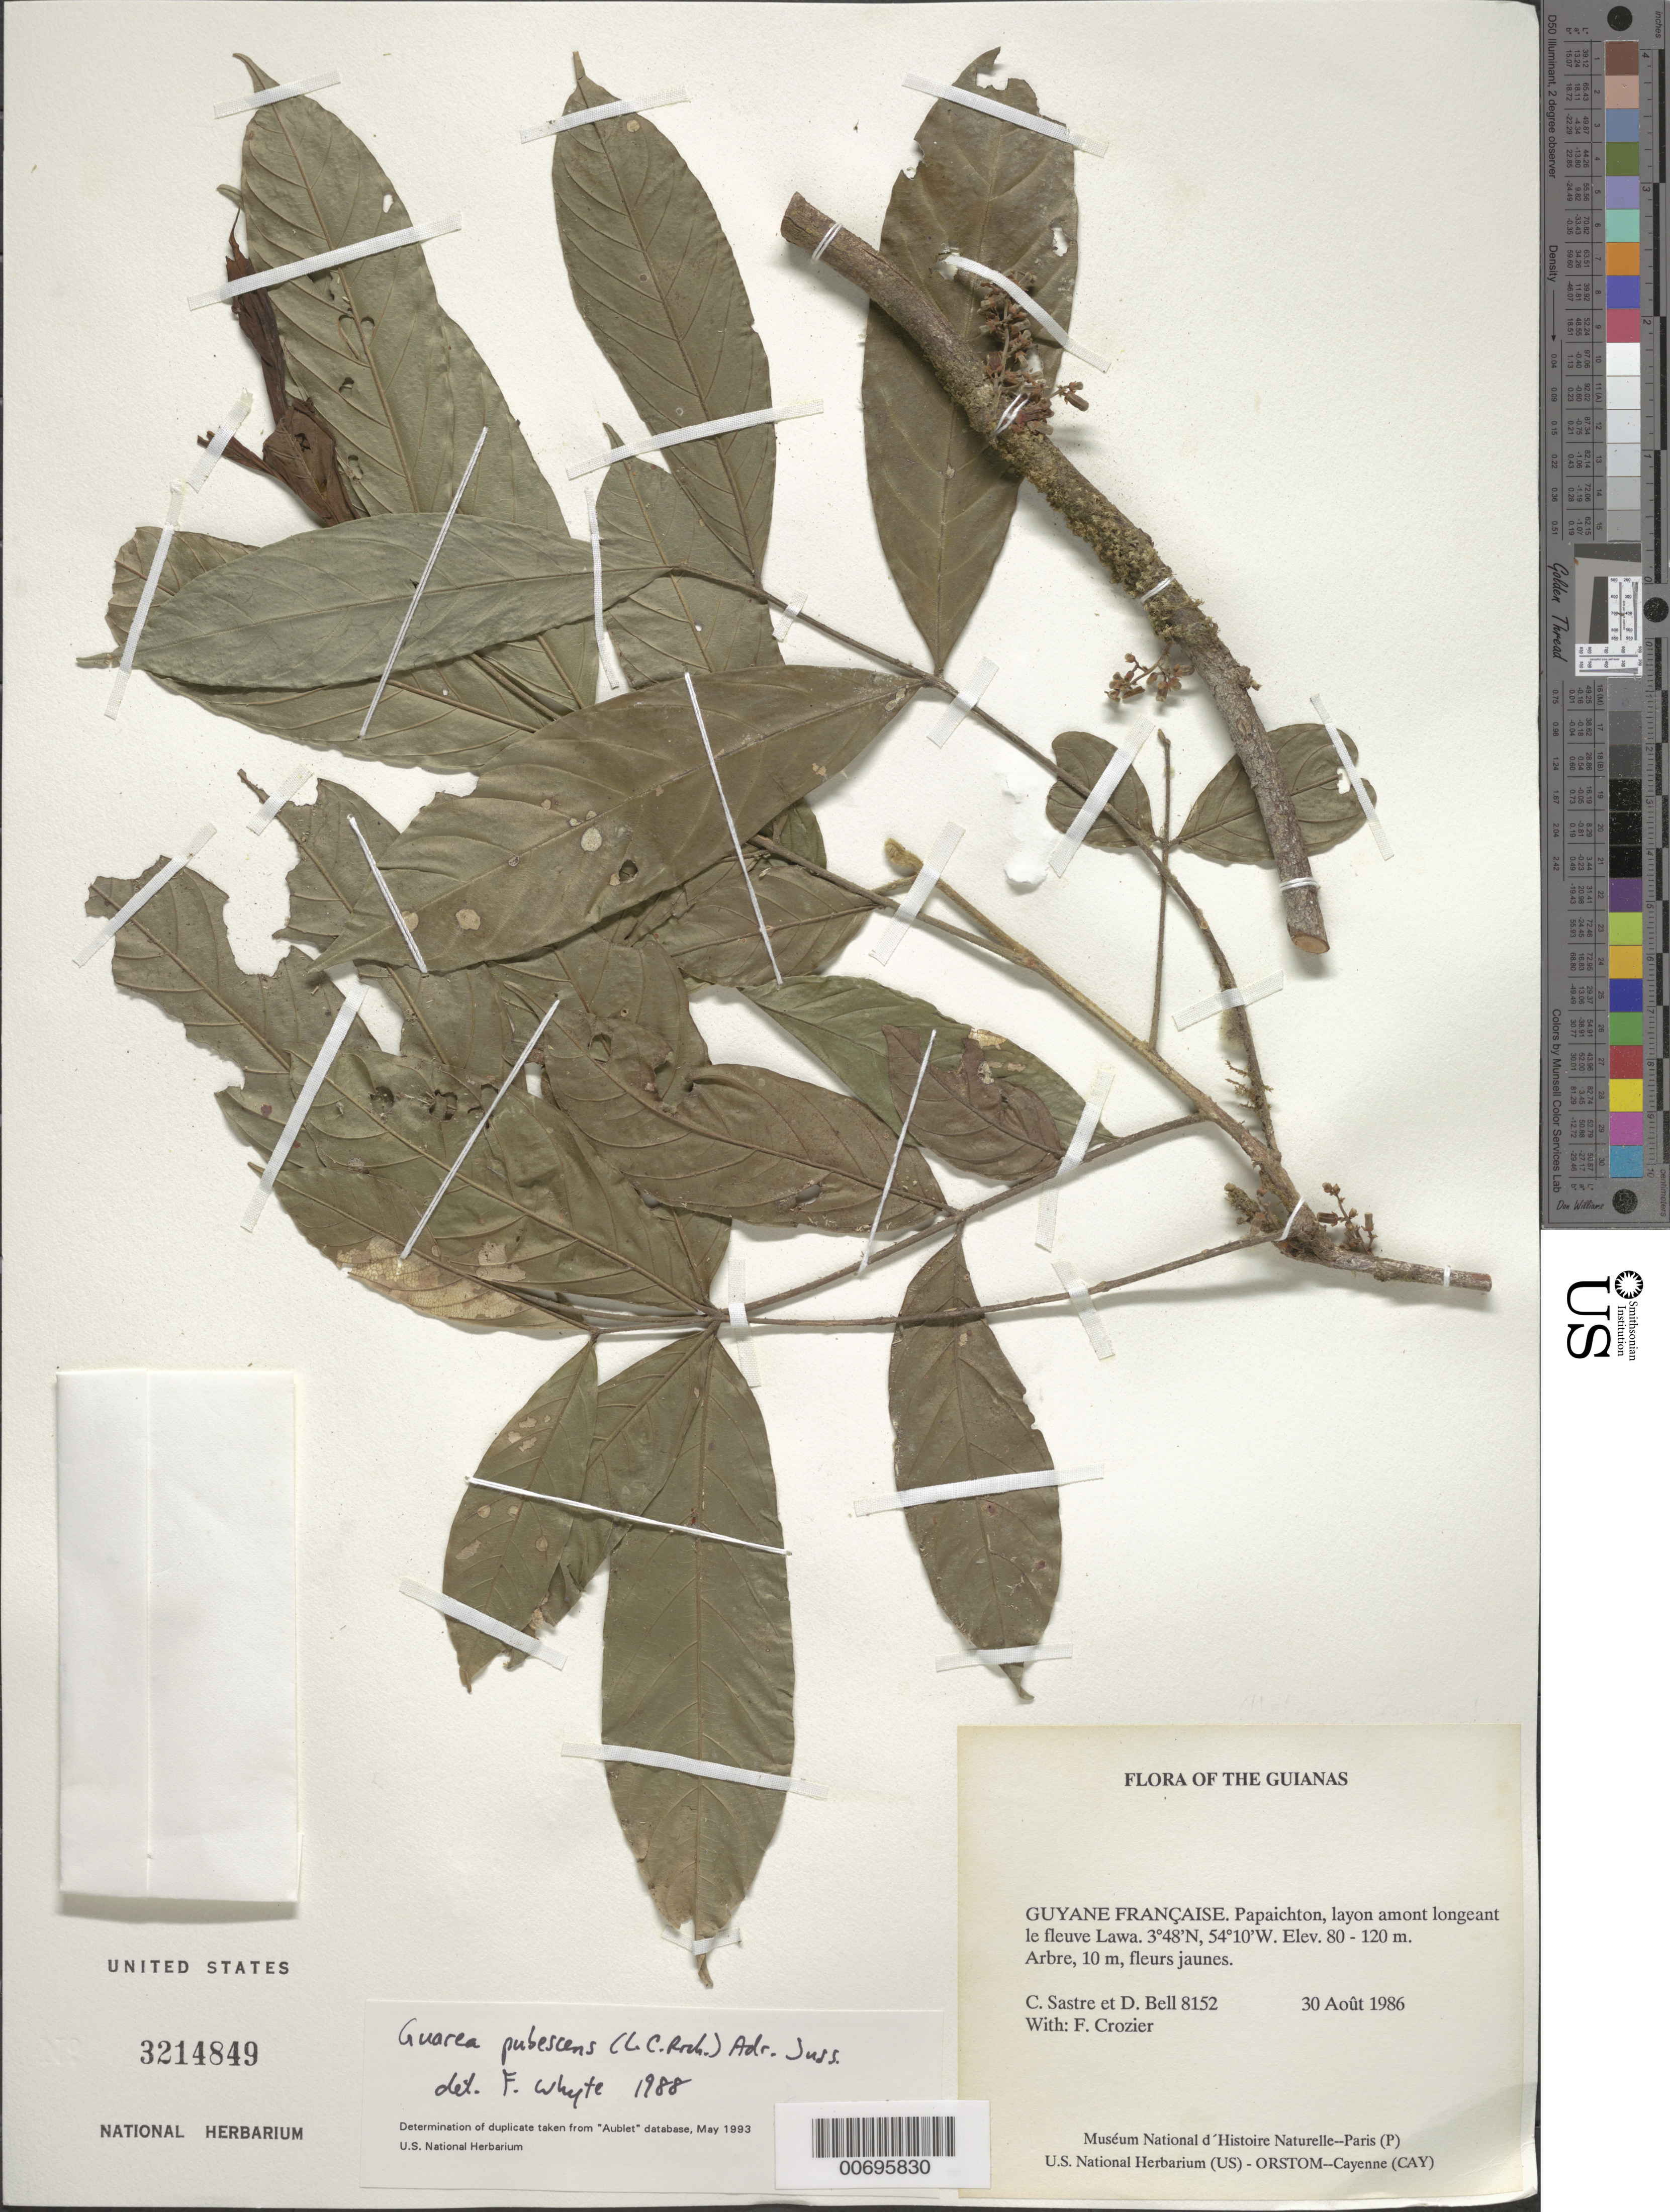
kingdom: Plantae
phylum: Tracheophyta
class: Magnoliopsida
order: Sapindales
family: Meliaceae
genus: Guarea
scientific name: Guarea pubescens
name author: (Rich.) A. Juss.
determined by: Whyte, F.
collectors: C. H. L. Sastre, D. A. Bell & F. Crozier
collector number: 8152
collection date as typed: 30 August 1986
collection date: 1986-08-30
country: French Guiana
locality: Papaichton, layon amont longeant le fleuve Lawa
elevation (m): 80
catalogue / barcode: US 3214849